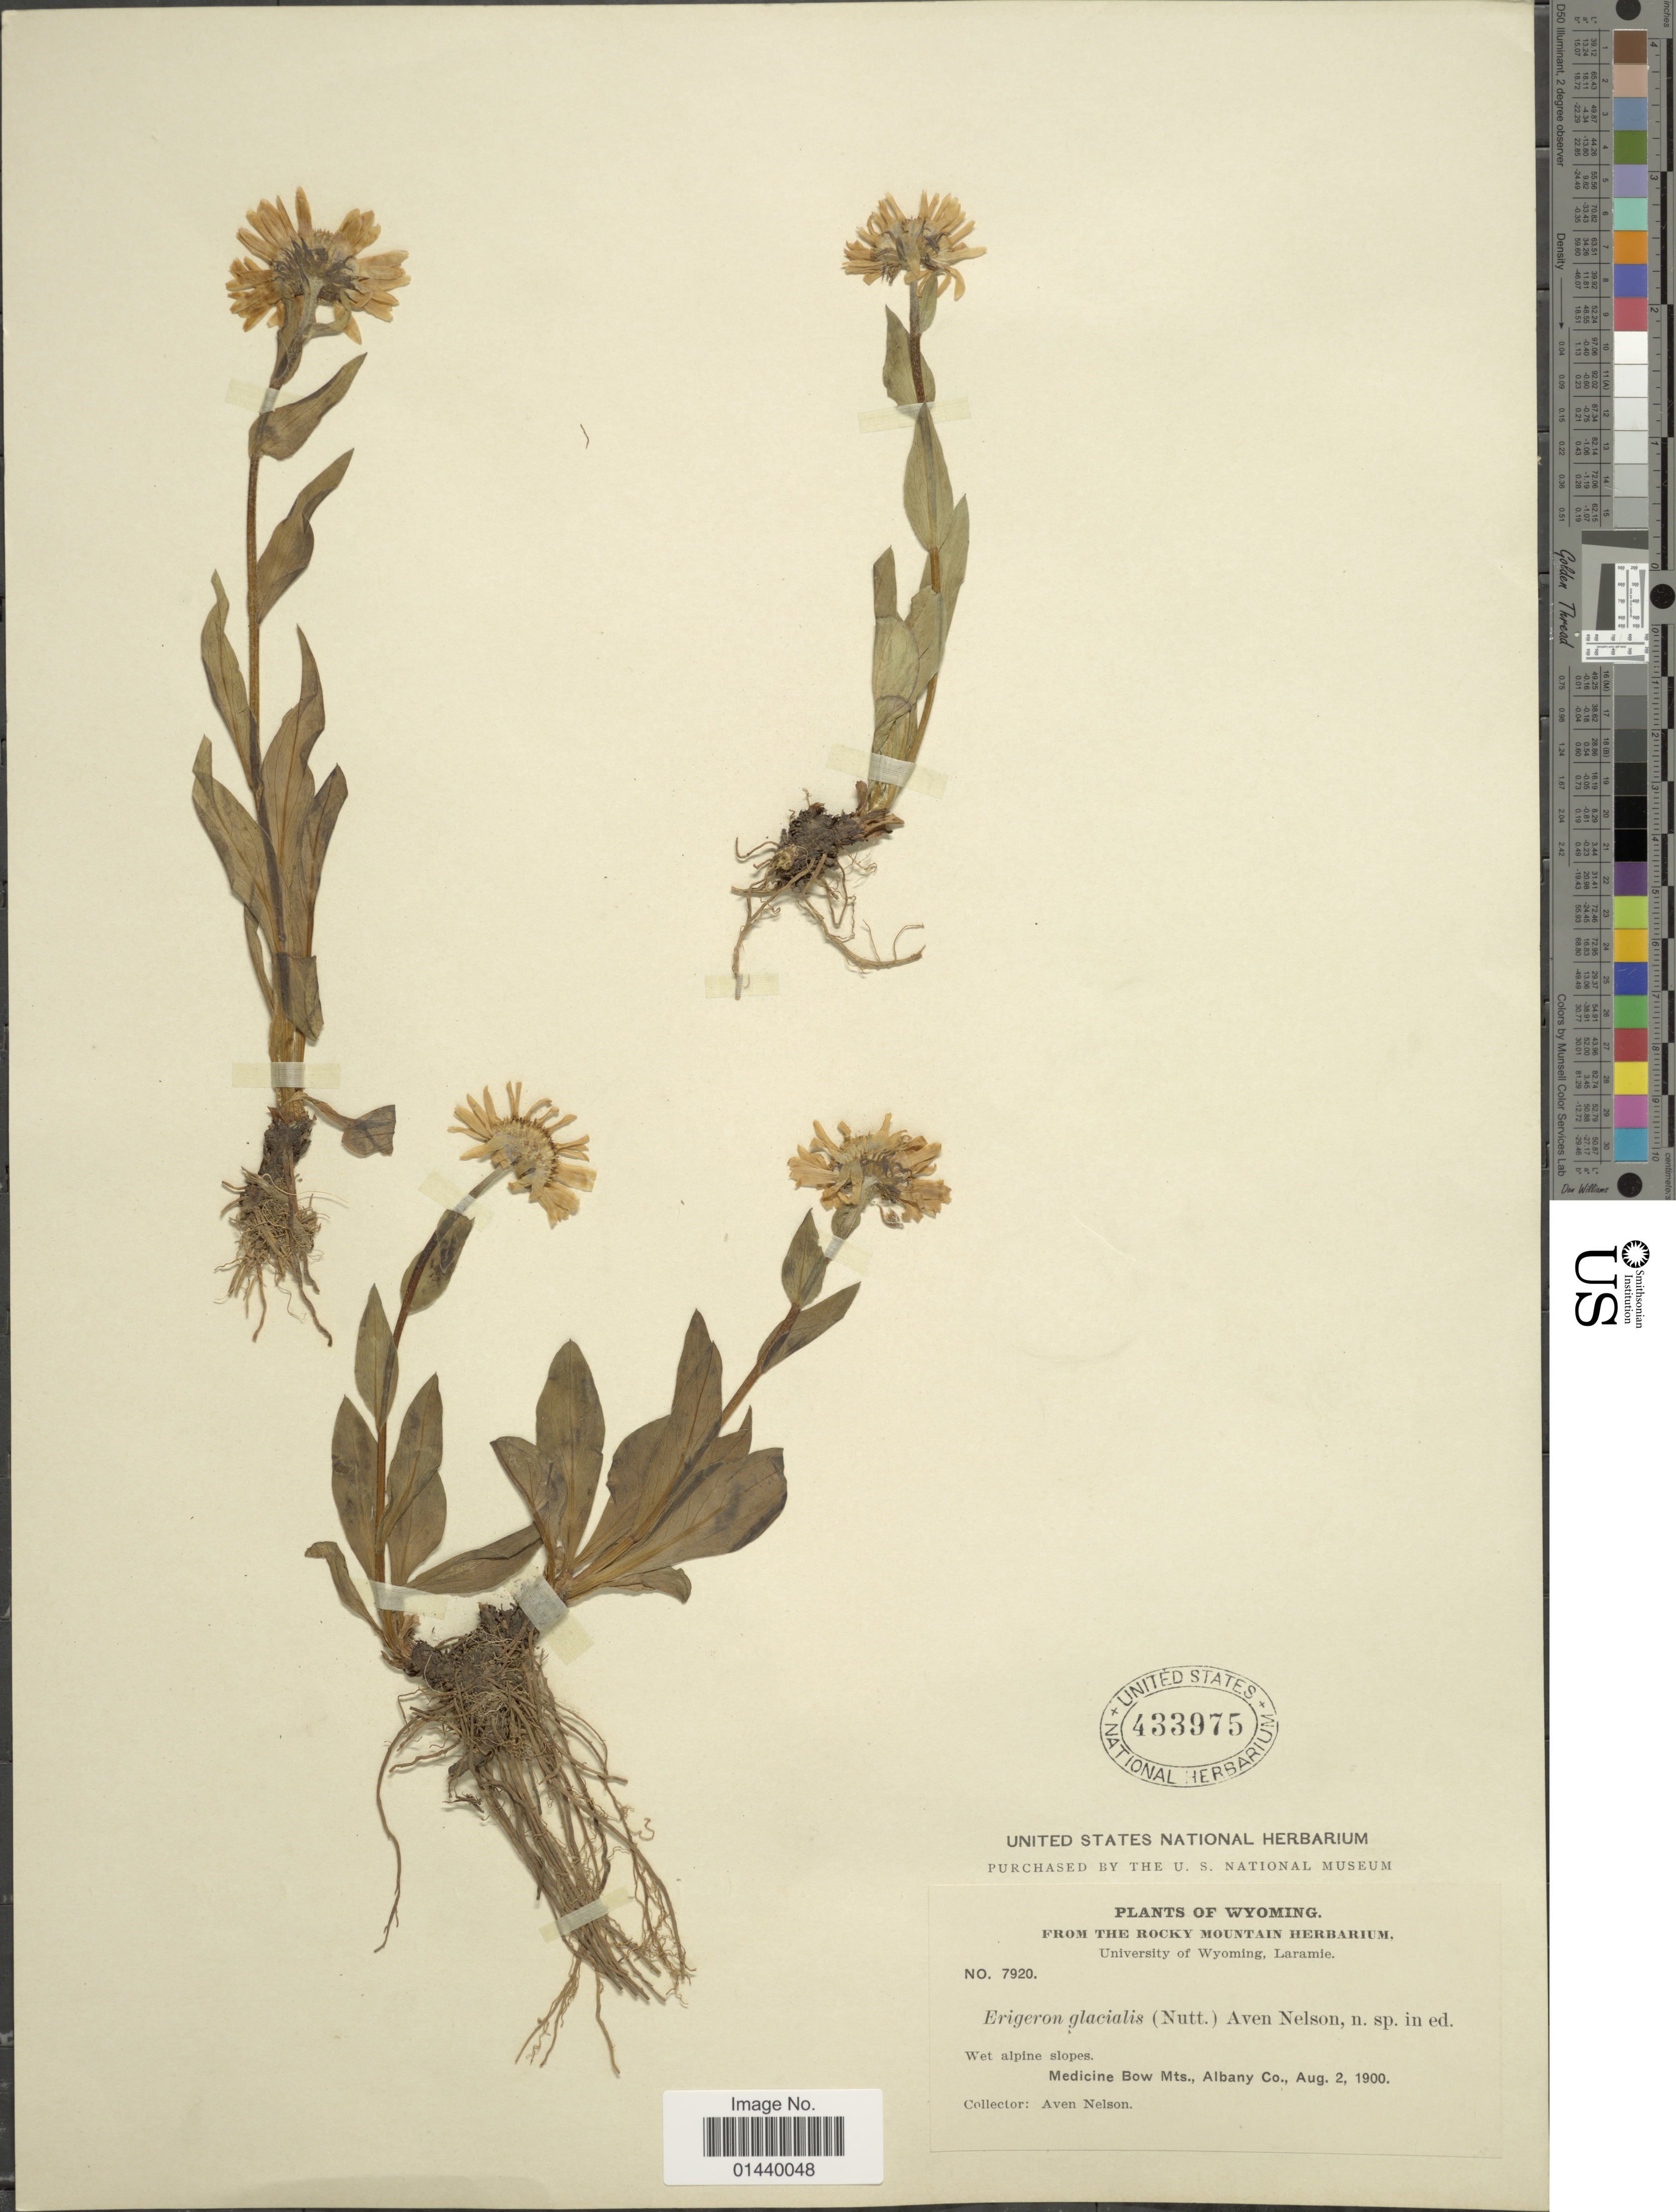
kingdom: Plantae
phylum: Tracheophyta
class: Magnoliopsida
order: Asterales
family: Asteraceae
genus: Erigeron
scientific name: Erigeron salsuginosus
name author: (Richardson ex R. Br.) A. Gray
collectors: A. Nelson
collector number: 7920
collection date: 1900-08-02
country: United States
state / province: Wyoming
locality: Medicine Bow Mts., Albany Co.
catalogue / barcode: US 433975